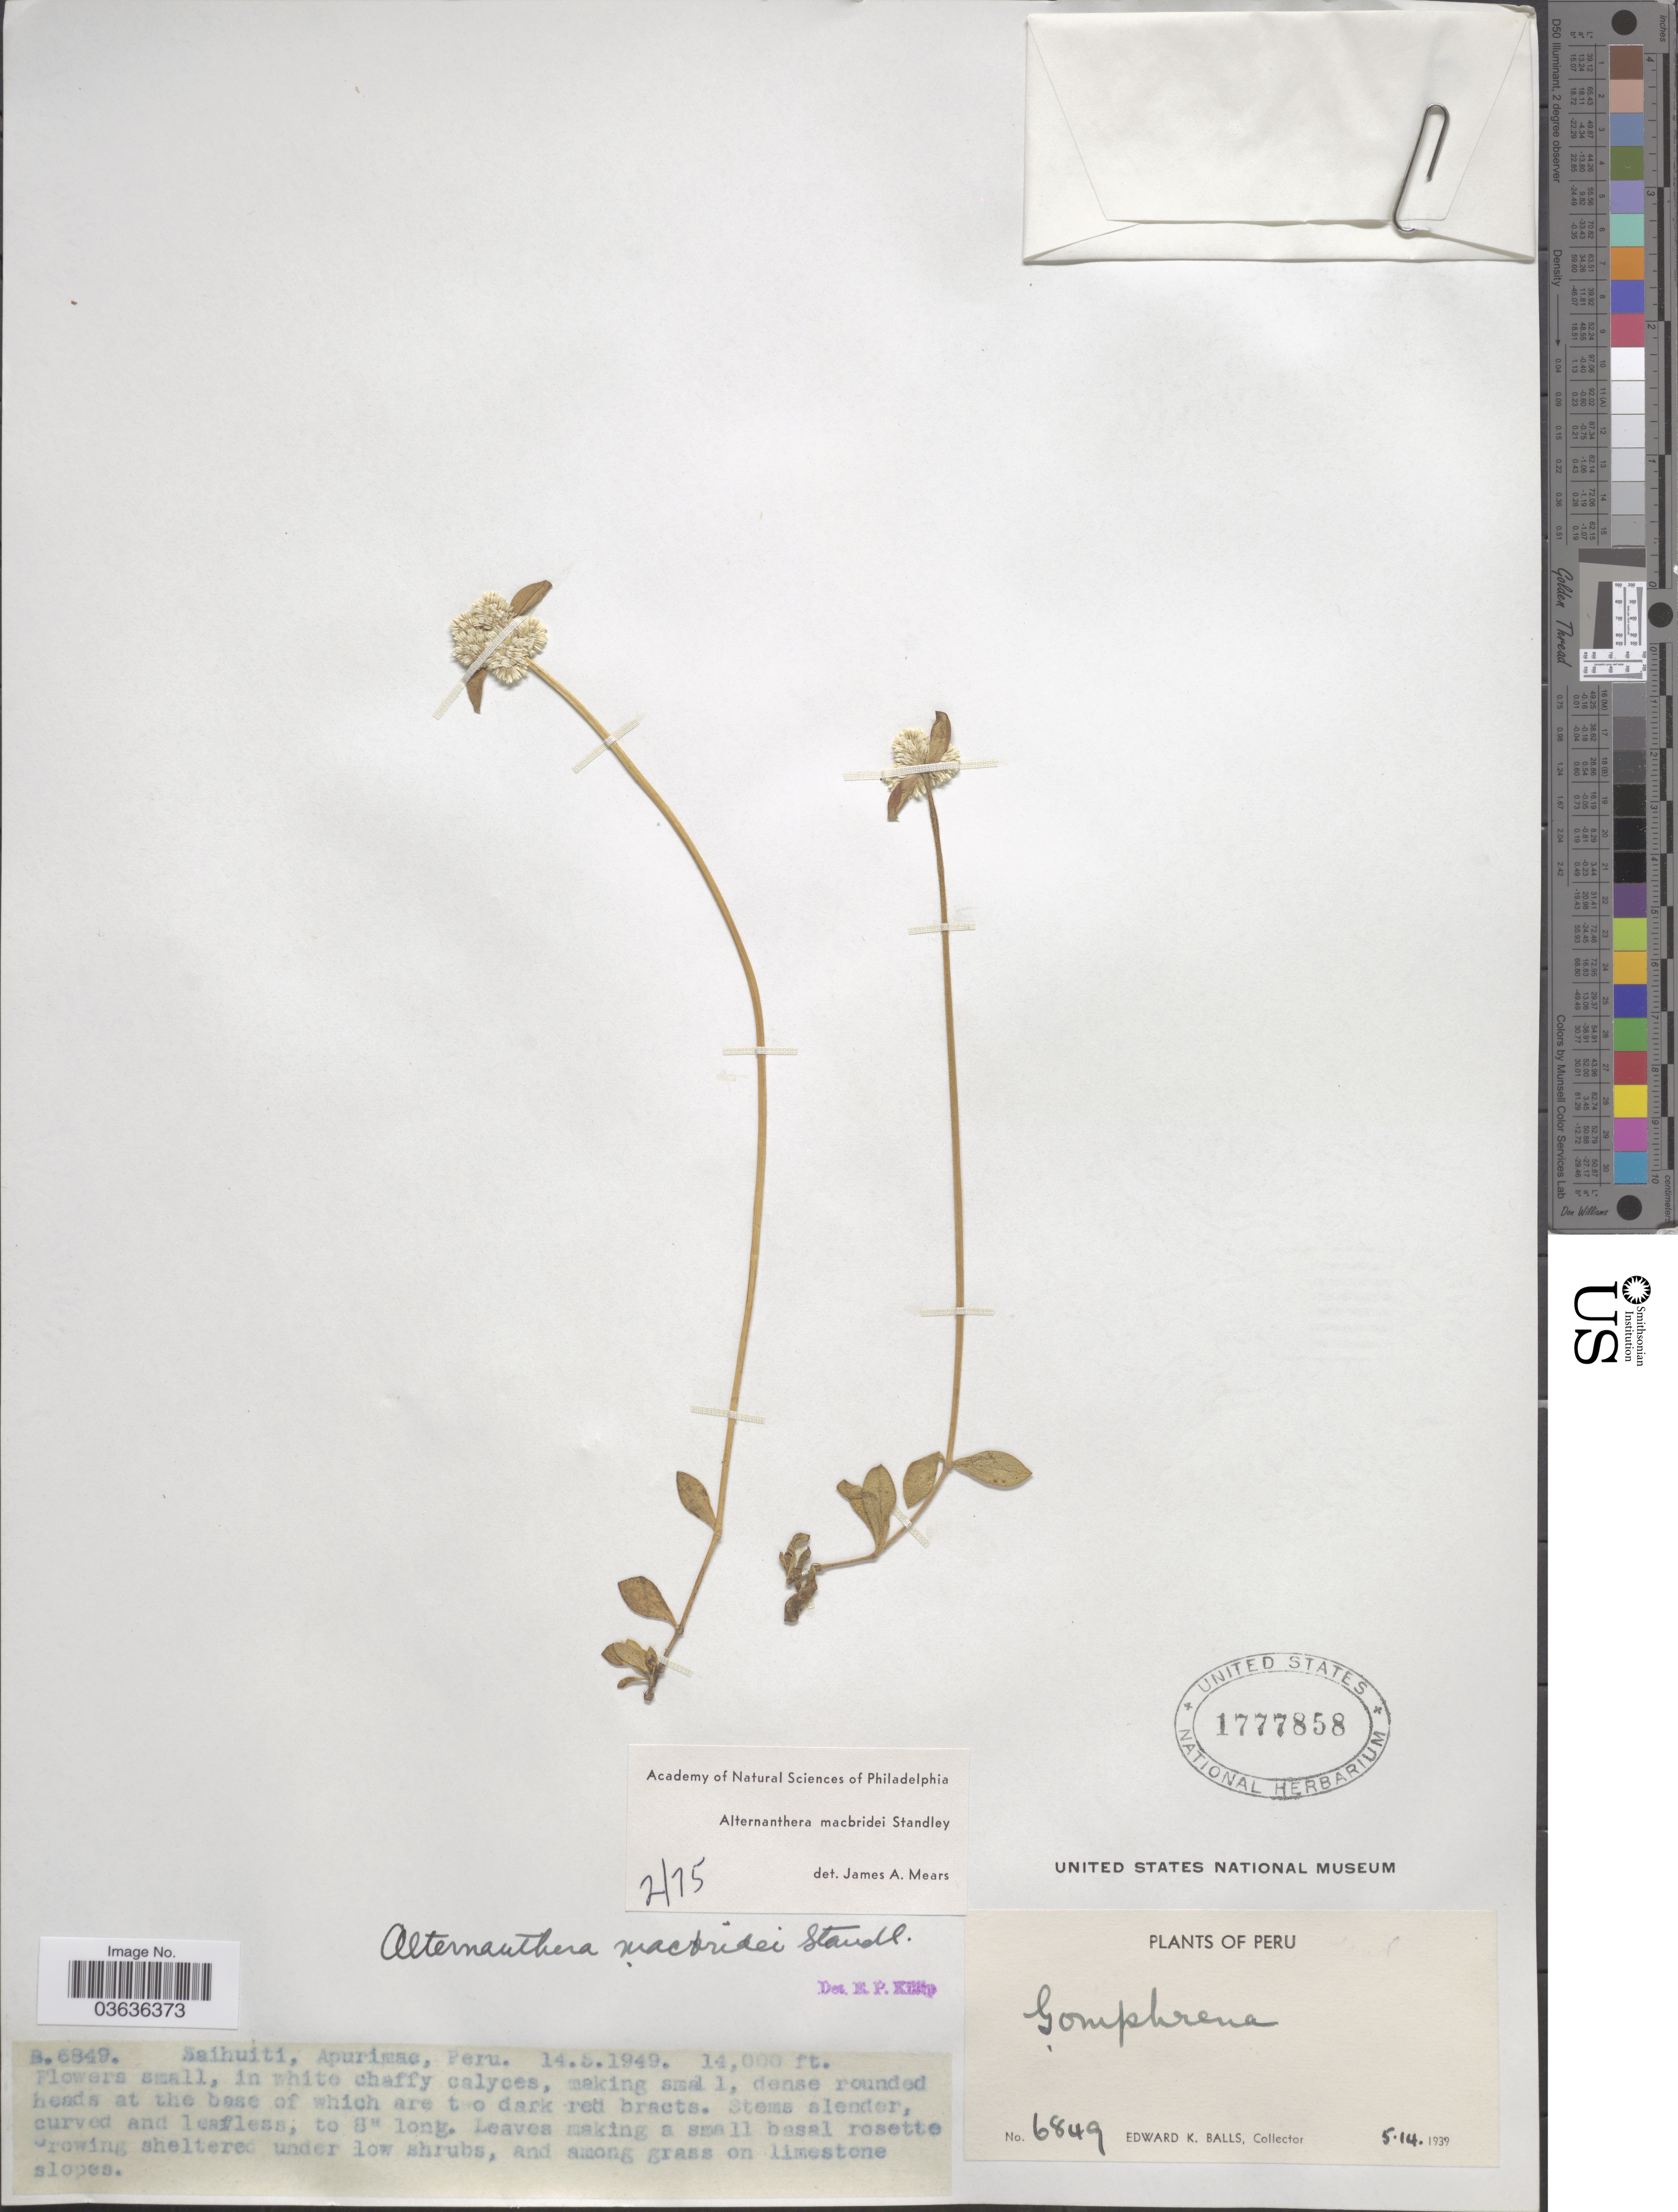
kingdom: Plantae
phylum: Tracheophyta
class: Magnoliopsida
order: Caryophyllales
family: Amaranthaceae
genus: Alternanthera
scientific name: Alternanthera macbridei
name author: Standl.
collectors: E. K. Balls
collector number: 6849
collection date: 1939-05-14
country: Peru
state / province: Apurímac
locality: Saihuiti.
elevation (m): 4267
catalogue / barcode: US 1777858